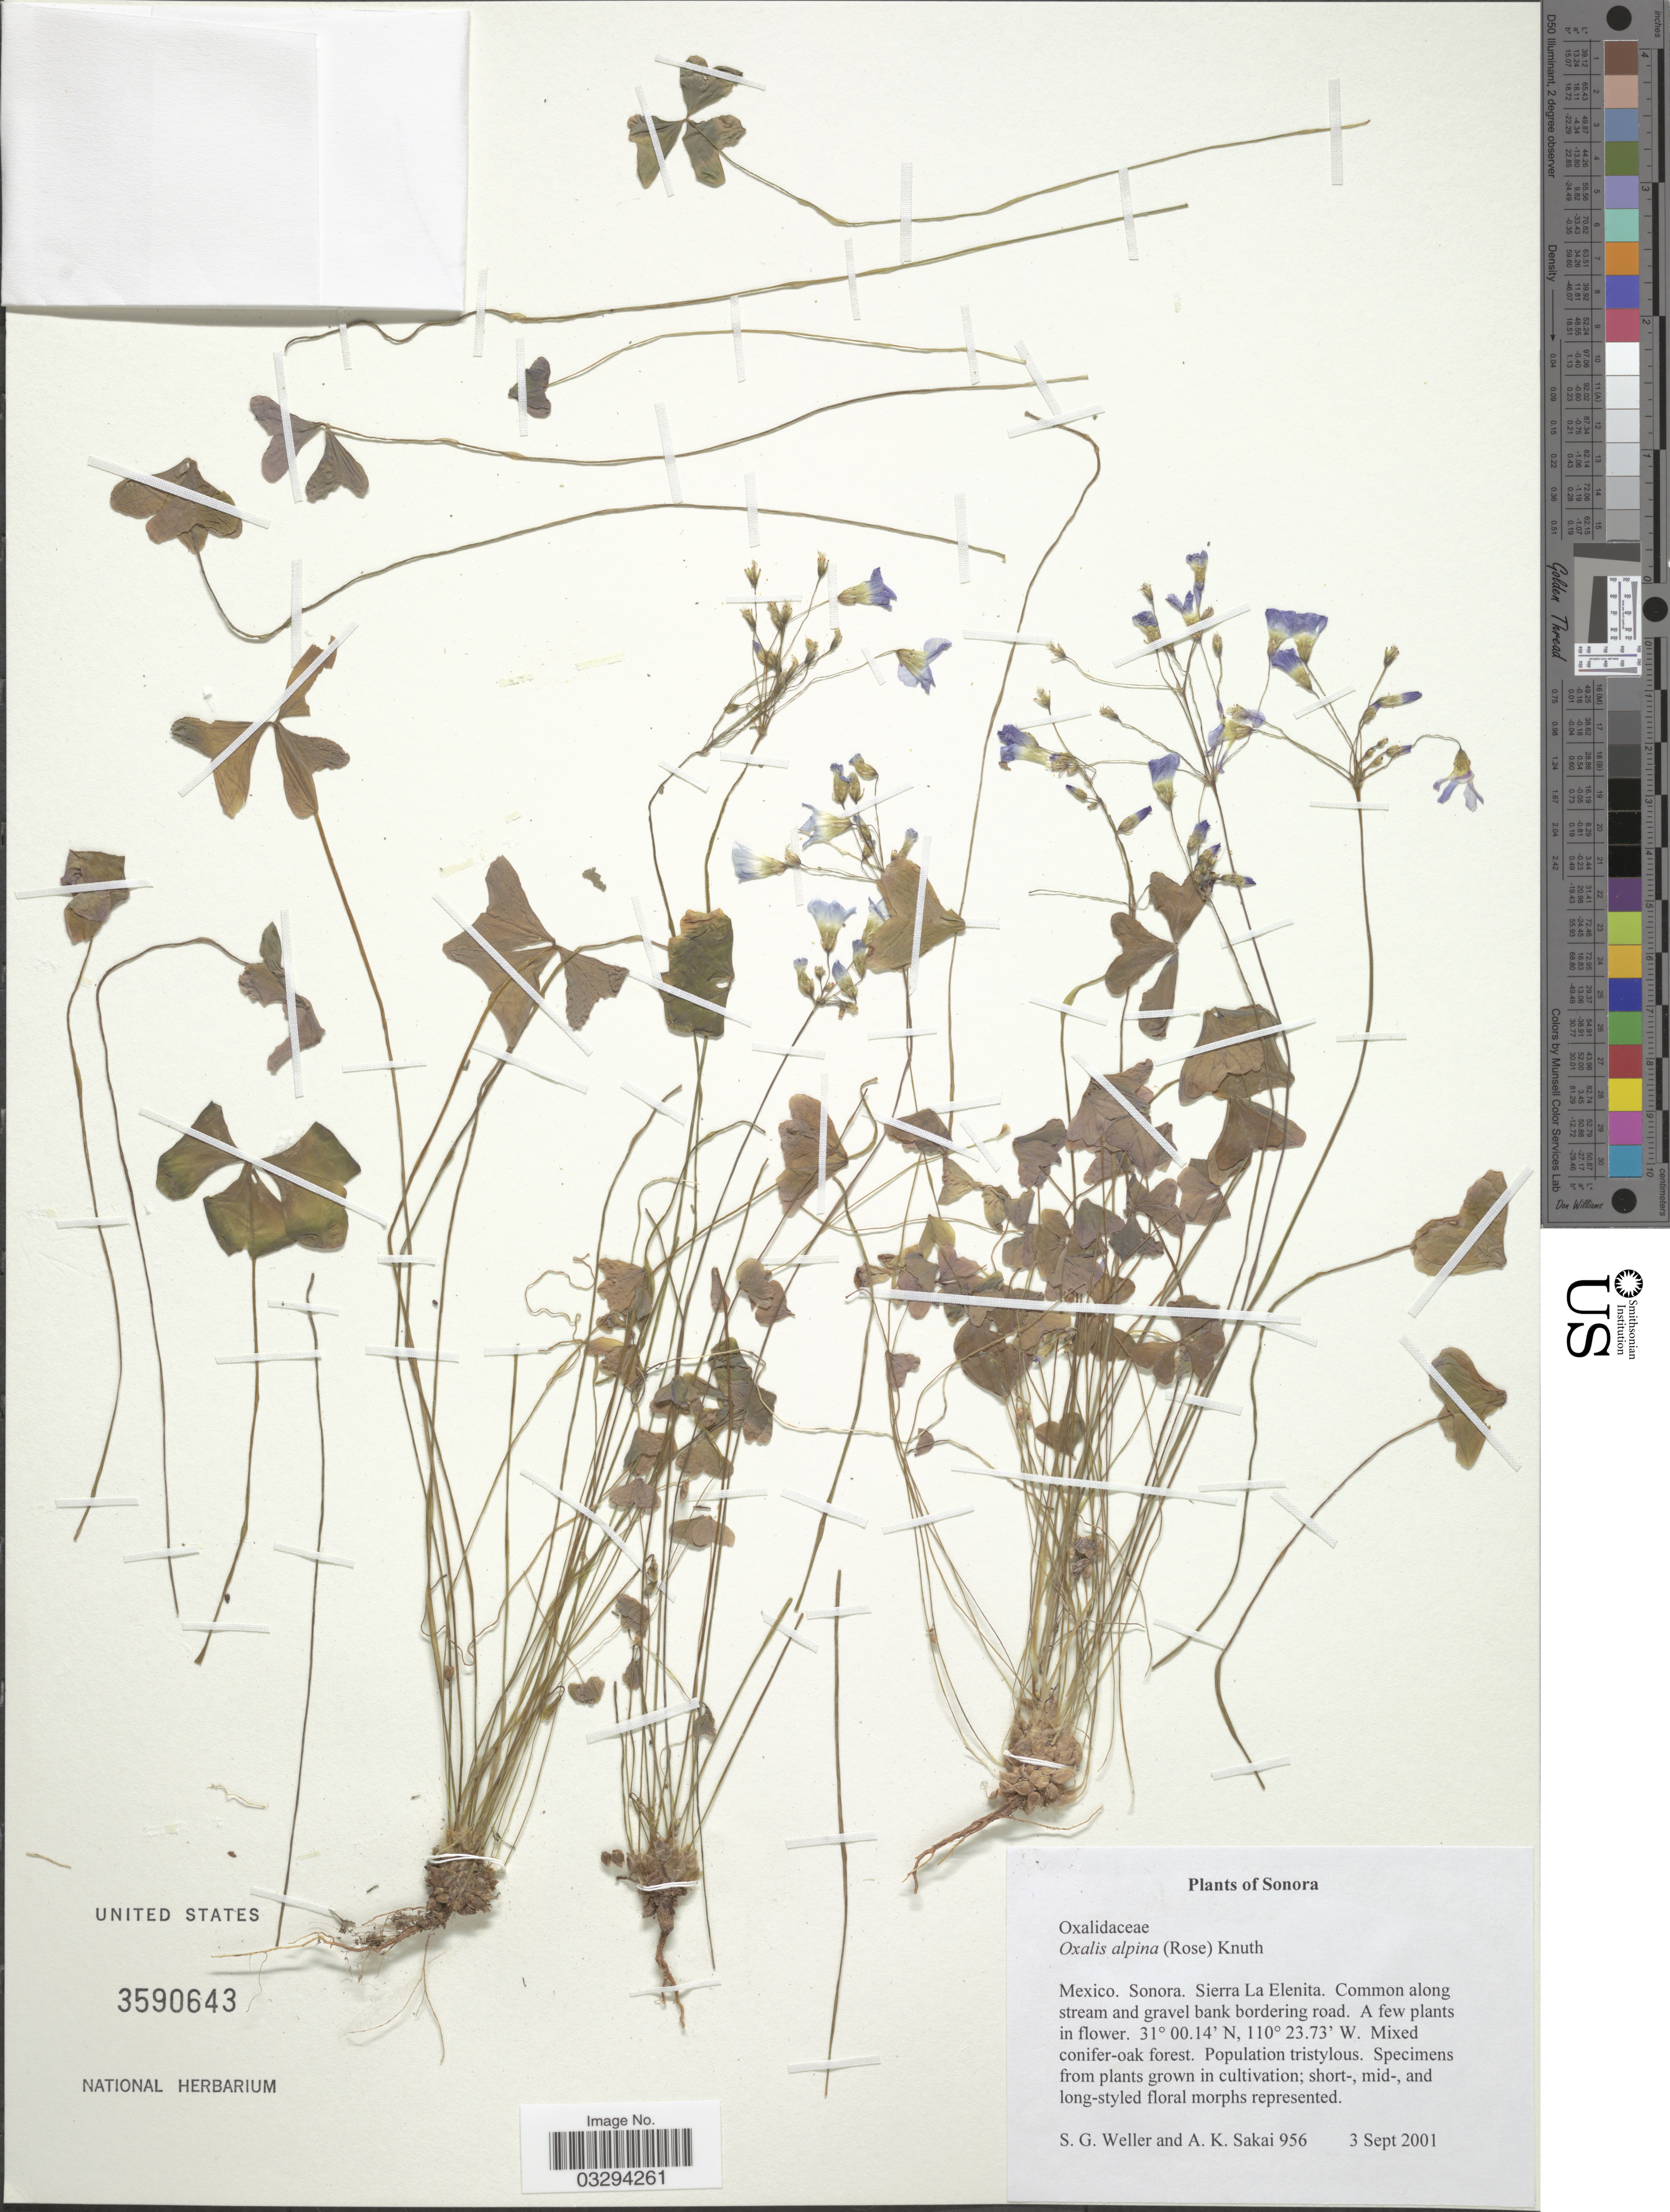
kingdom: Plantae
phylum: Tracheophyta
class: Magnoliopsida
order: Oxalidales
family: Oxalidaceae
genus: Oxalis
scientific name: Oxalis alpina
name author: (Rose) R. Knuth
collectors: S. G. Weller & A. Sakai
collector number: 956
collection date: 2001-09-03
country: Mexico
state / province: Sonora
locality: Sierra La Elenita.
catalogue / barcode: US 3590643